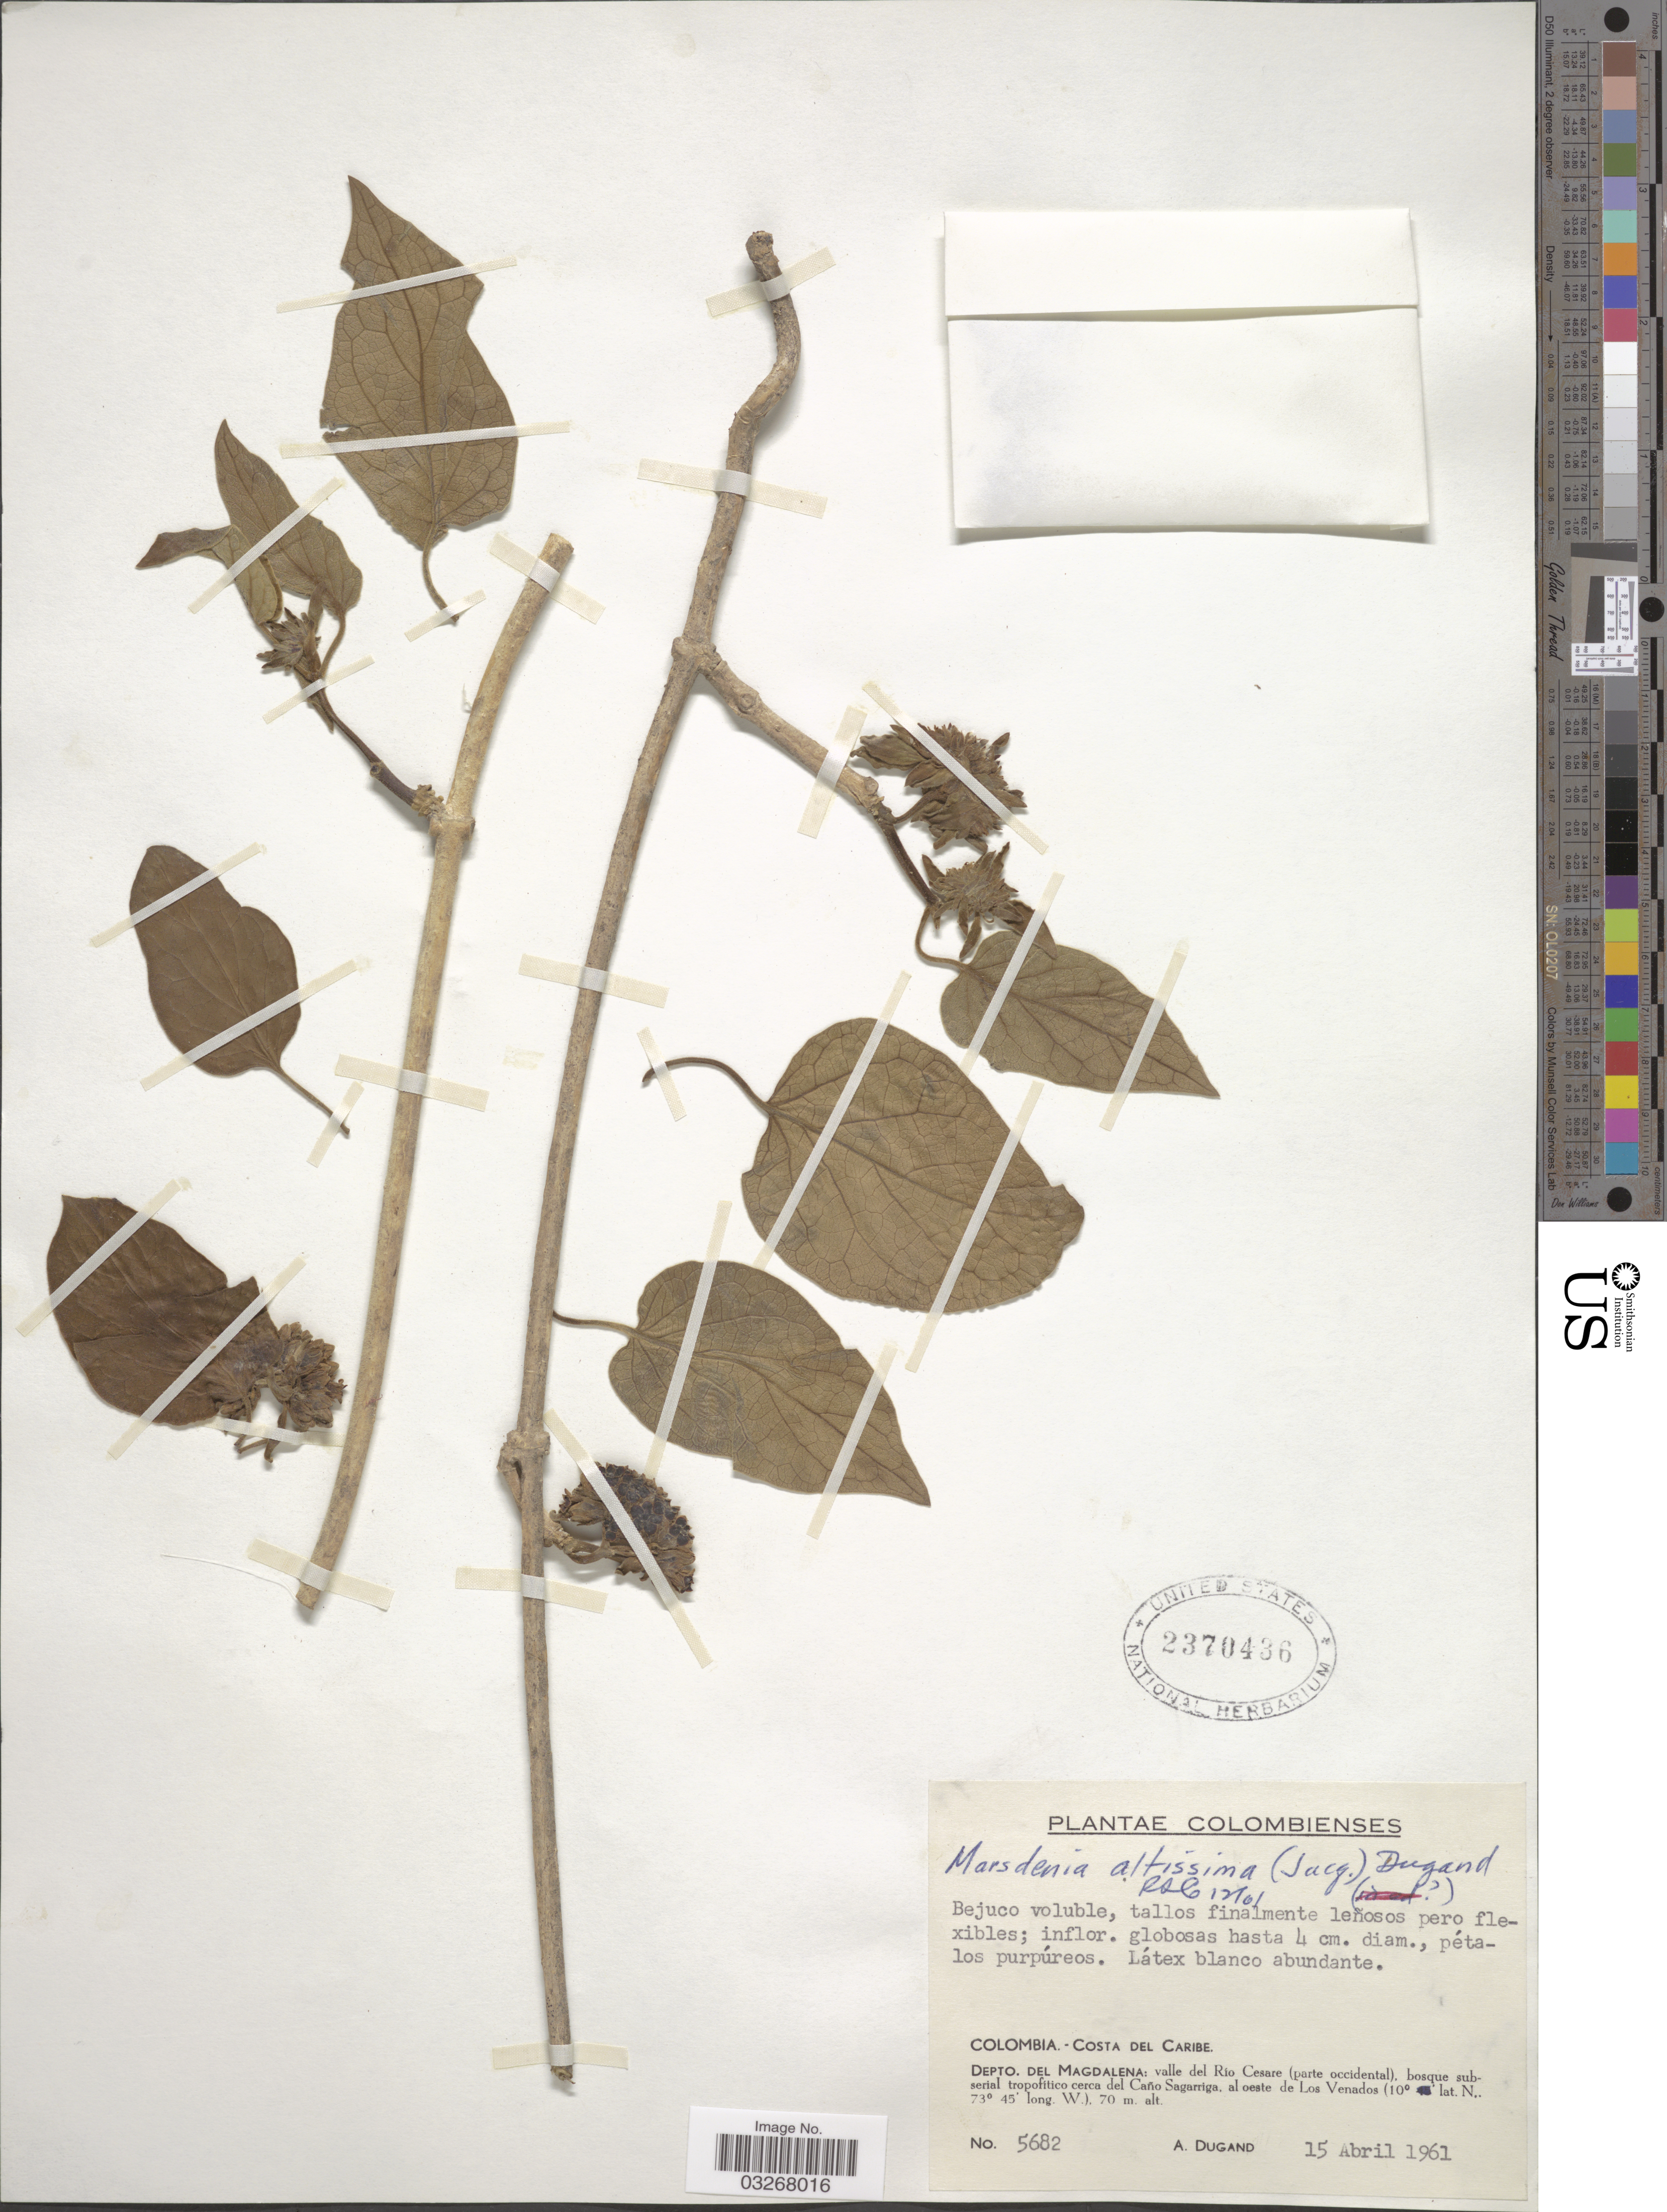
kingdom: Plantae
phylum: Tracheophyta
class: Magnoliopsida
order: Gentianales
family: Apocynaceae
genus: Marsdenia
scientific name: Marsdenia altissima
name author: (Jacq.) Dugand G.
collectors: A. Dugand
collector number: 5682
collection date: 1961-04-15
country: Colombia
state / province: Magdalena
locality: Costa Del Caribe, Depto. Del Magdalena: valle del Rio Cesare (parte occidental) bosque subserial tropofitico cerca del Caño Sagarriga, al oeste de Los Venados.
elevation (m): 70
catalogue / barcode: US 2370436